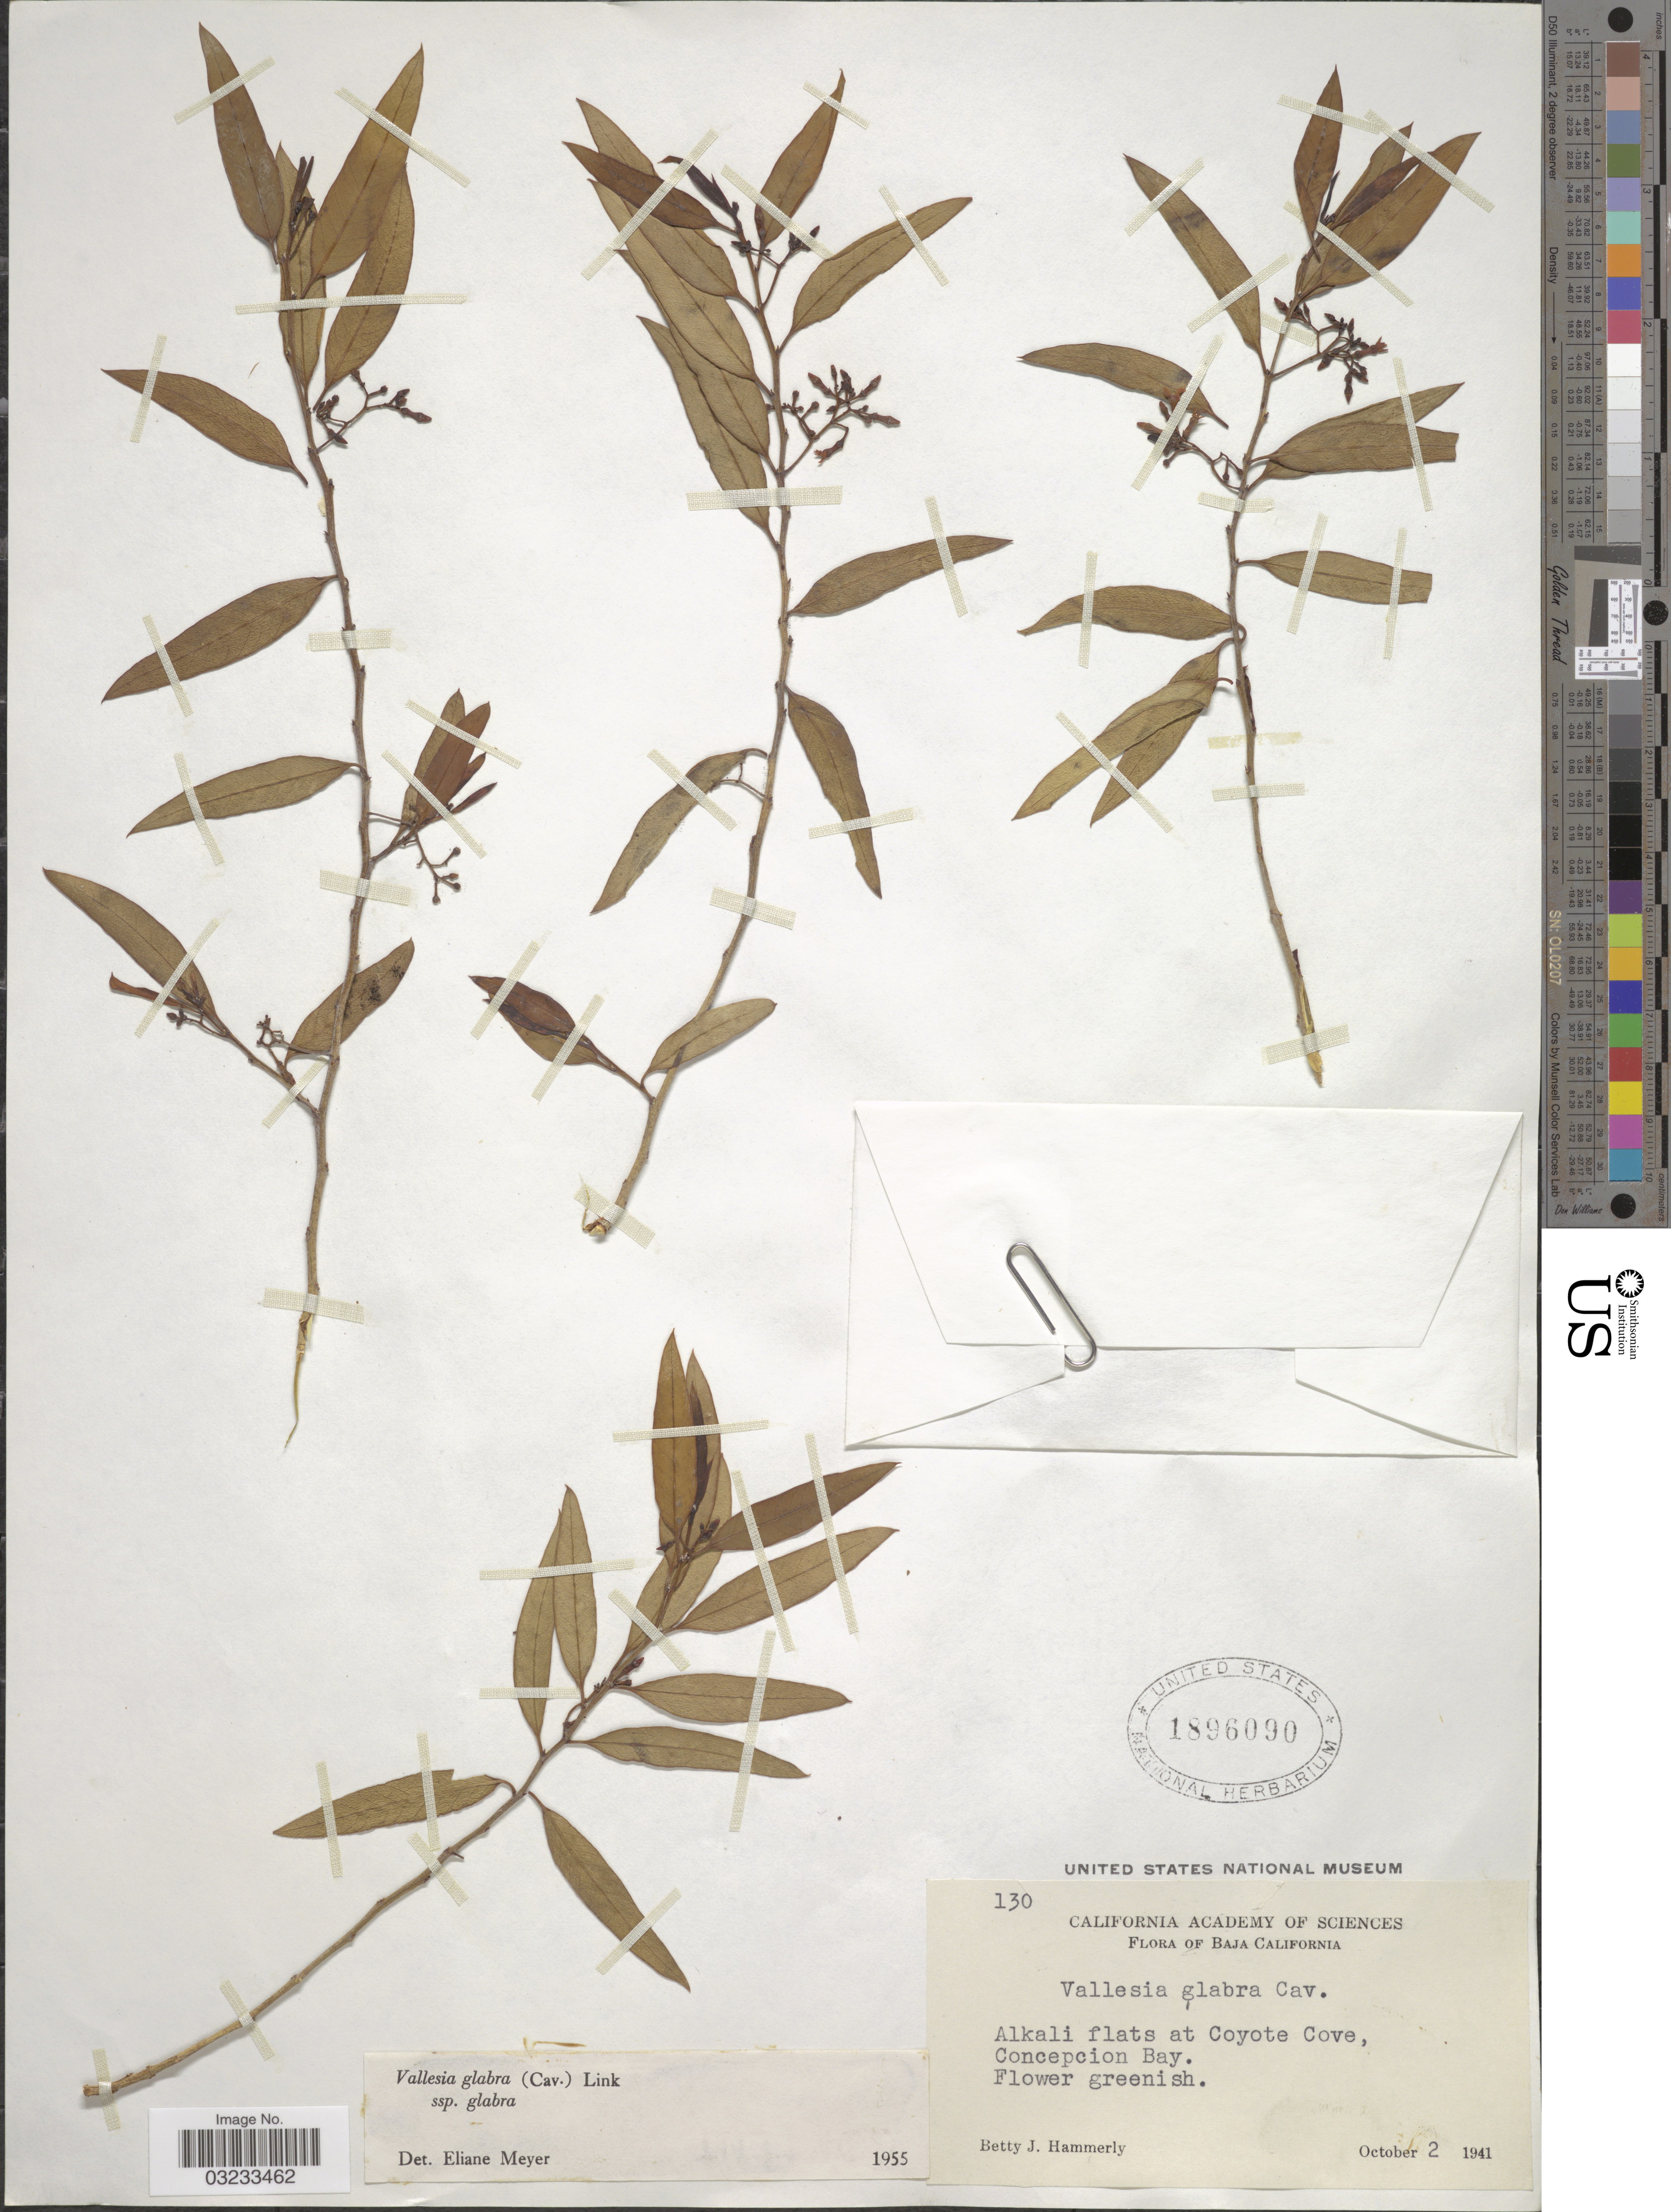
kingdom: Plantae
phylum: Tracheophyta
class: Magnoliopsida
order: Gentianales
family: Apocynaceae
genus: Vallesia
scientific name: Vallesia glabra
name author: (Cav.) Link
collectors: B. J. Hammerly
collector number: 130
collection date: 1941-10-02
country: Mexico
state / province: Baja California Sur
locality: Alkali flats at Coyote Cove, Concepcion Bay.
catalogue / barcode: US 1896090